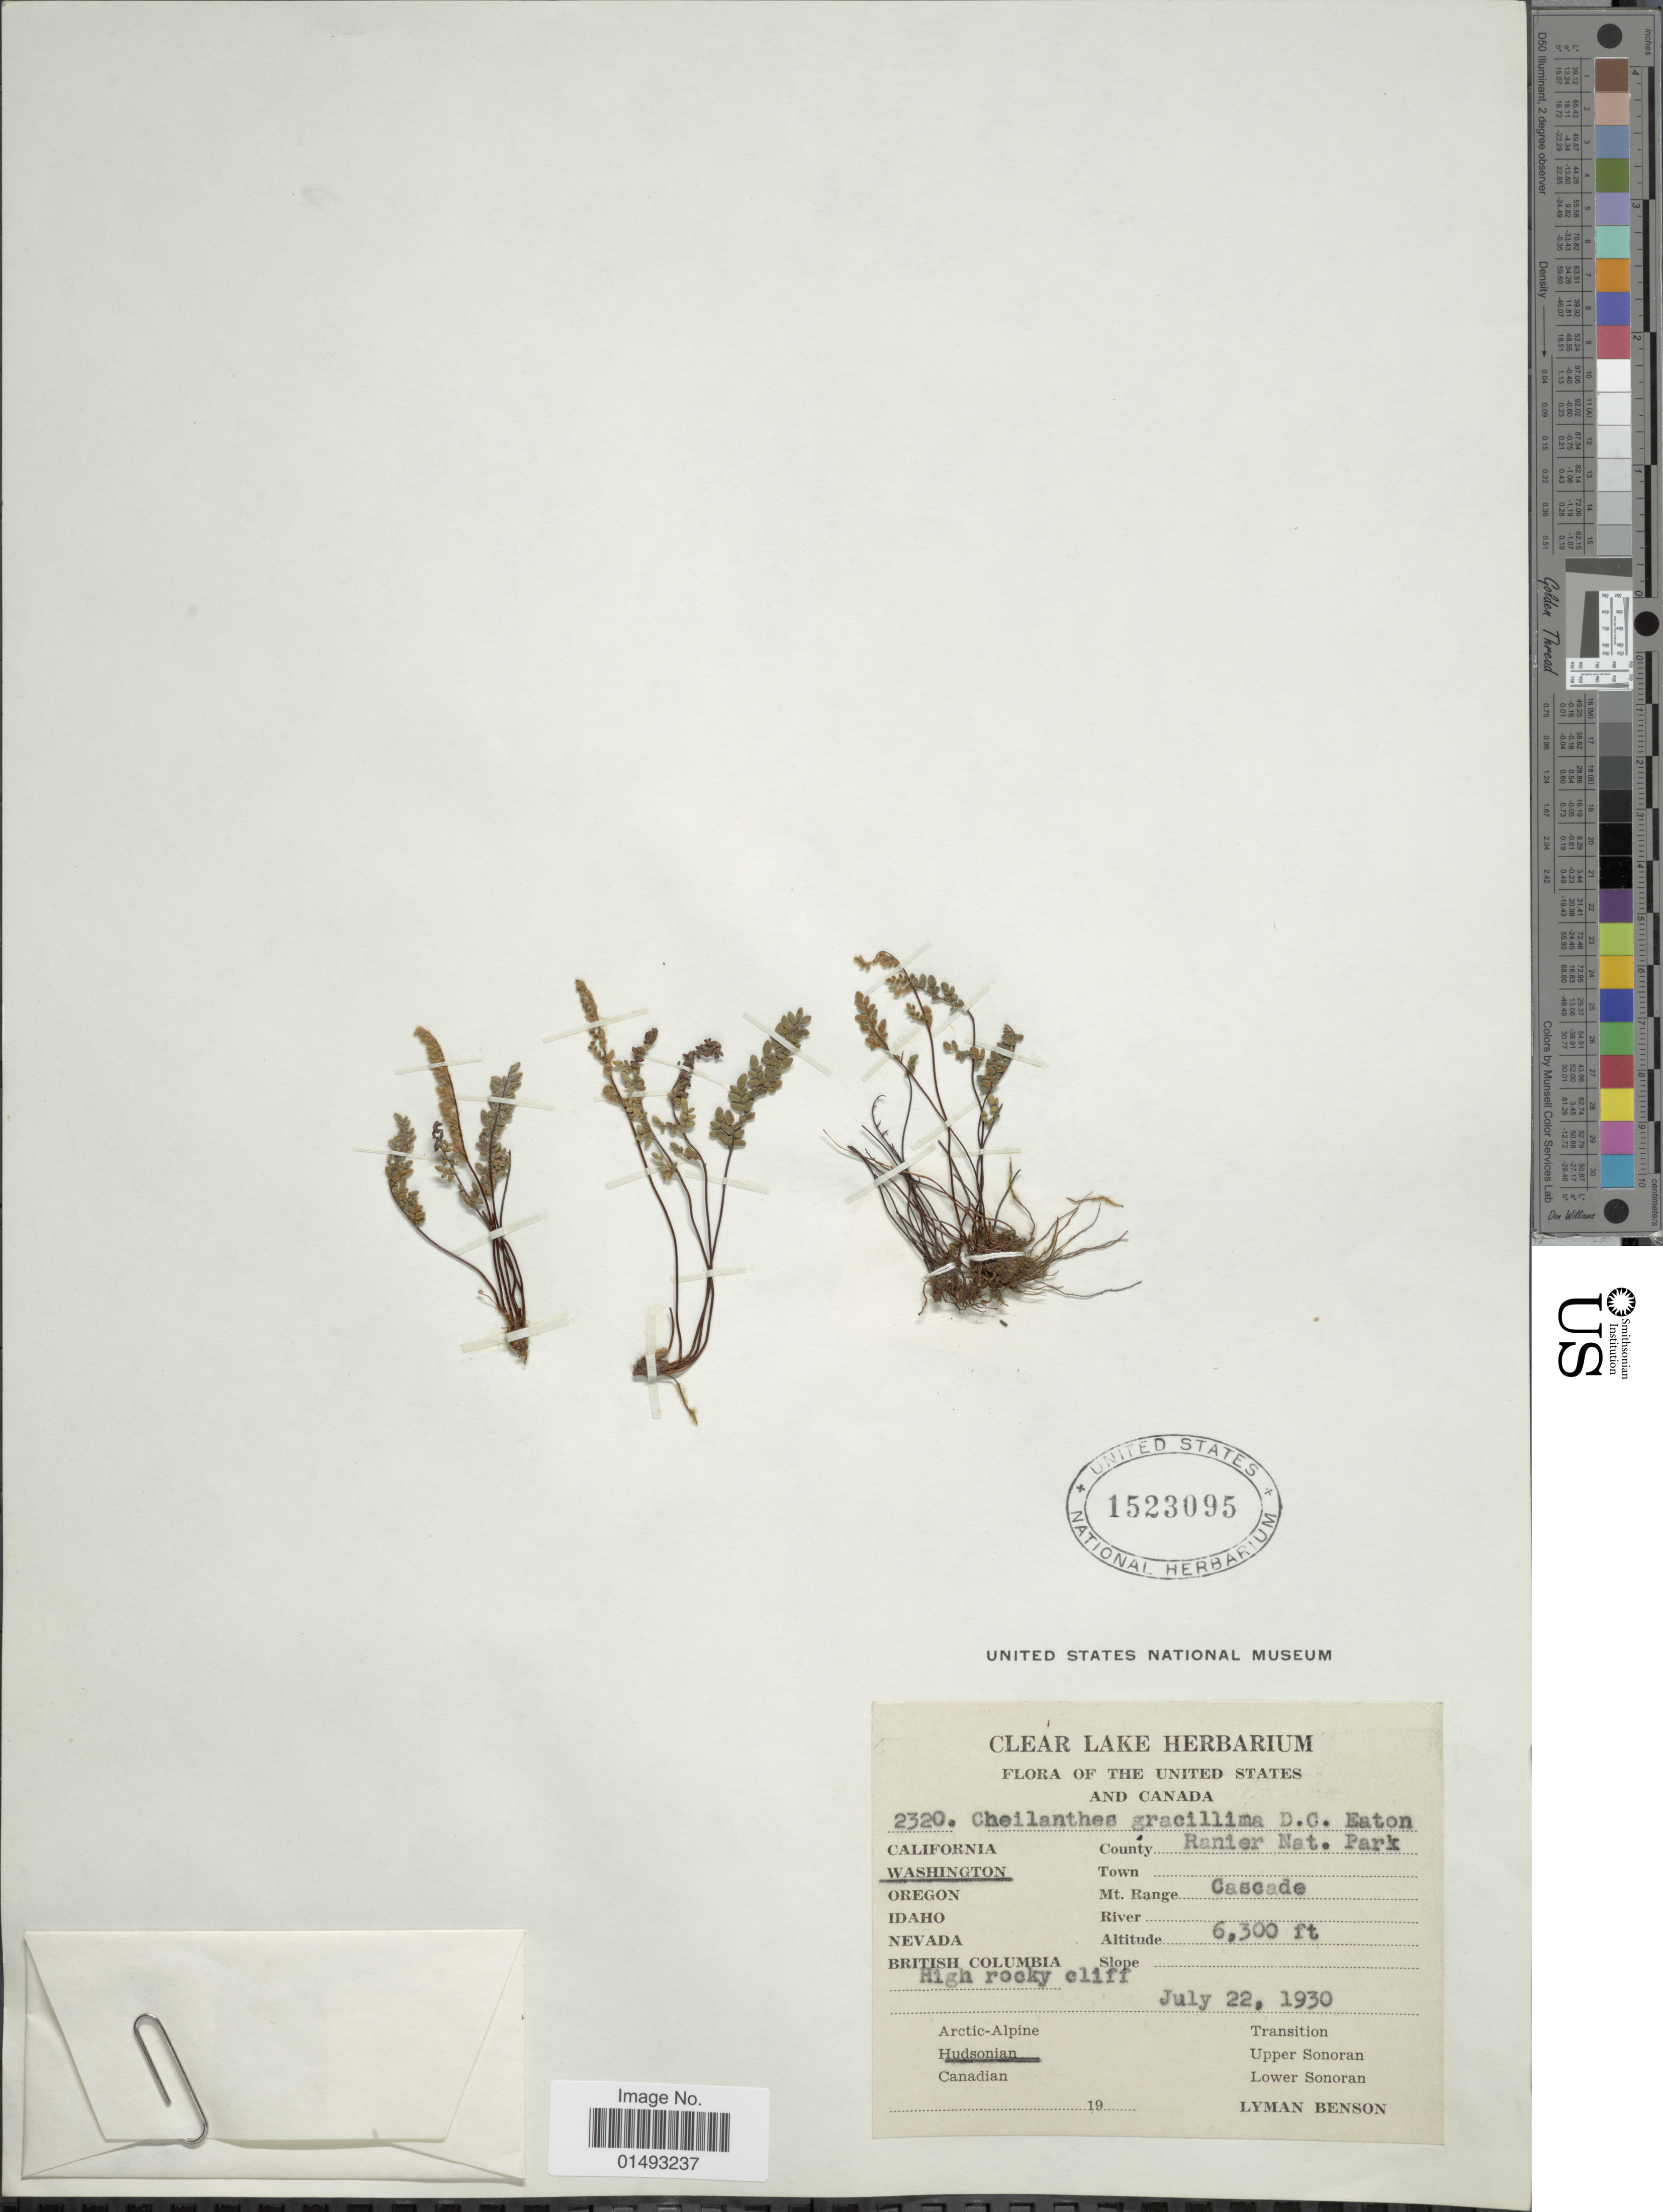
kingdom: Plantae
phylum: Tracheophyta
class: Polypodiopsida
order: Polypodiales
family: Pteridaceae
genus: Myriopteris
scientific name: Myriopteris gracillima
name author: (D.C. Eaton) J. Sm.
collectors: L. D. Benson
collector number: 2320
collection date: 1930-07-22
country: United States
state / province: Washington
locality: Ranier Nat'l. Park, Mt Range Cascade, High rocky cliff, Hudsonian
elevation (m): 1920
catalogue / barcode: US 1523095